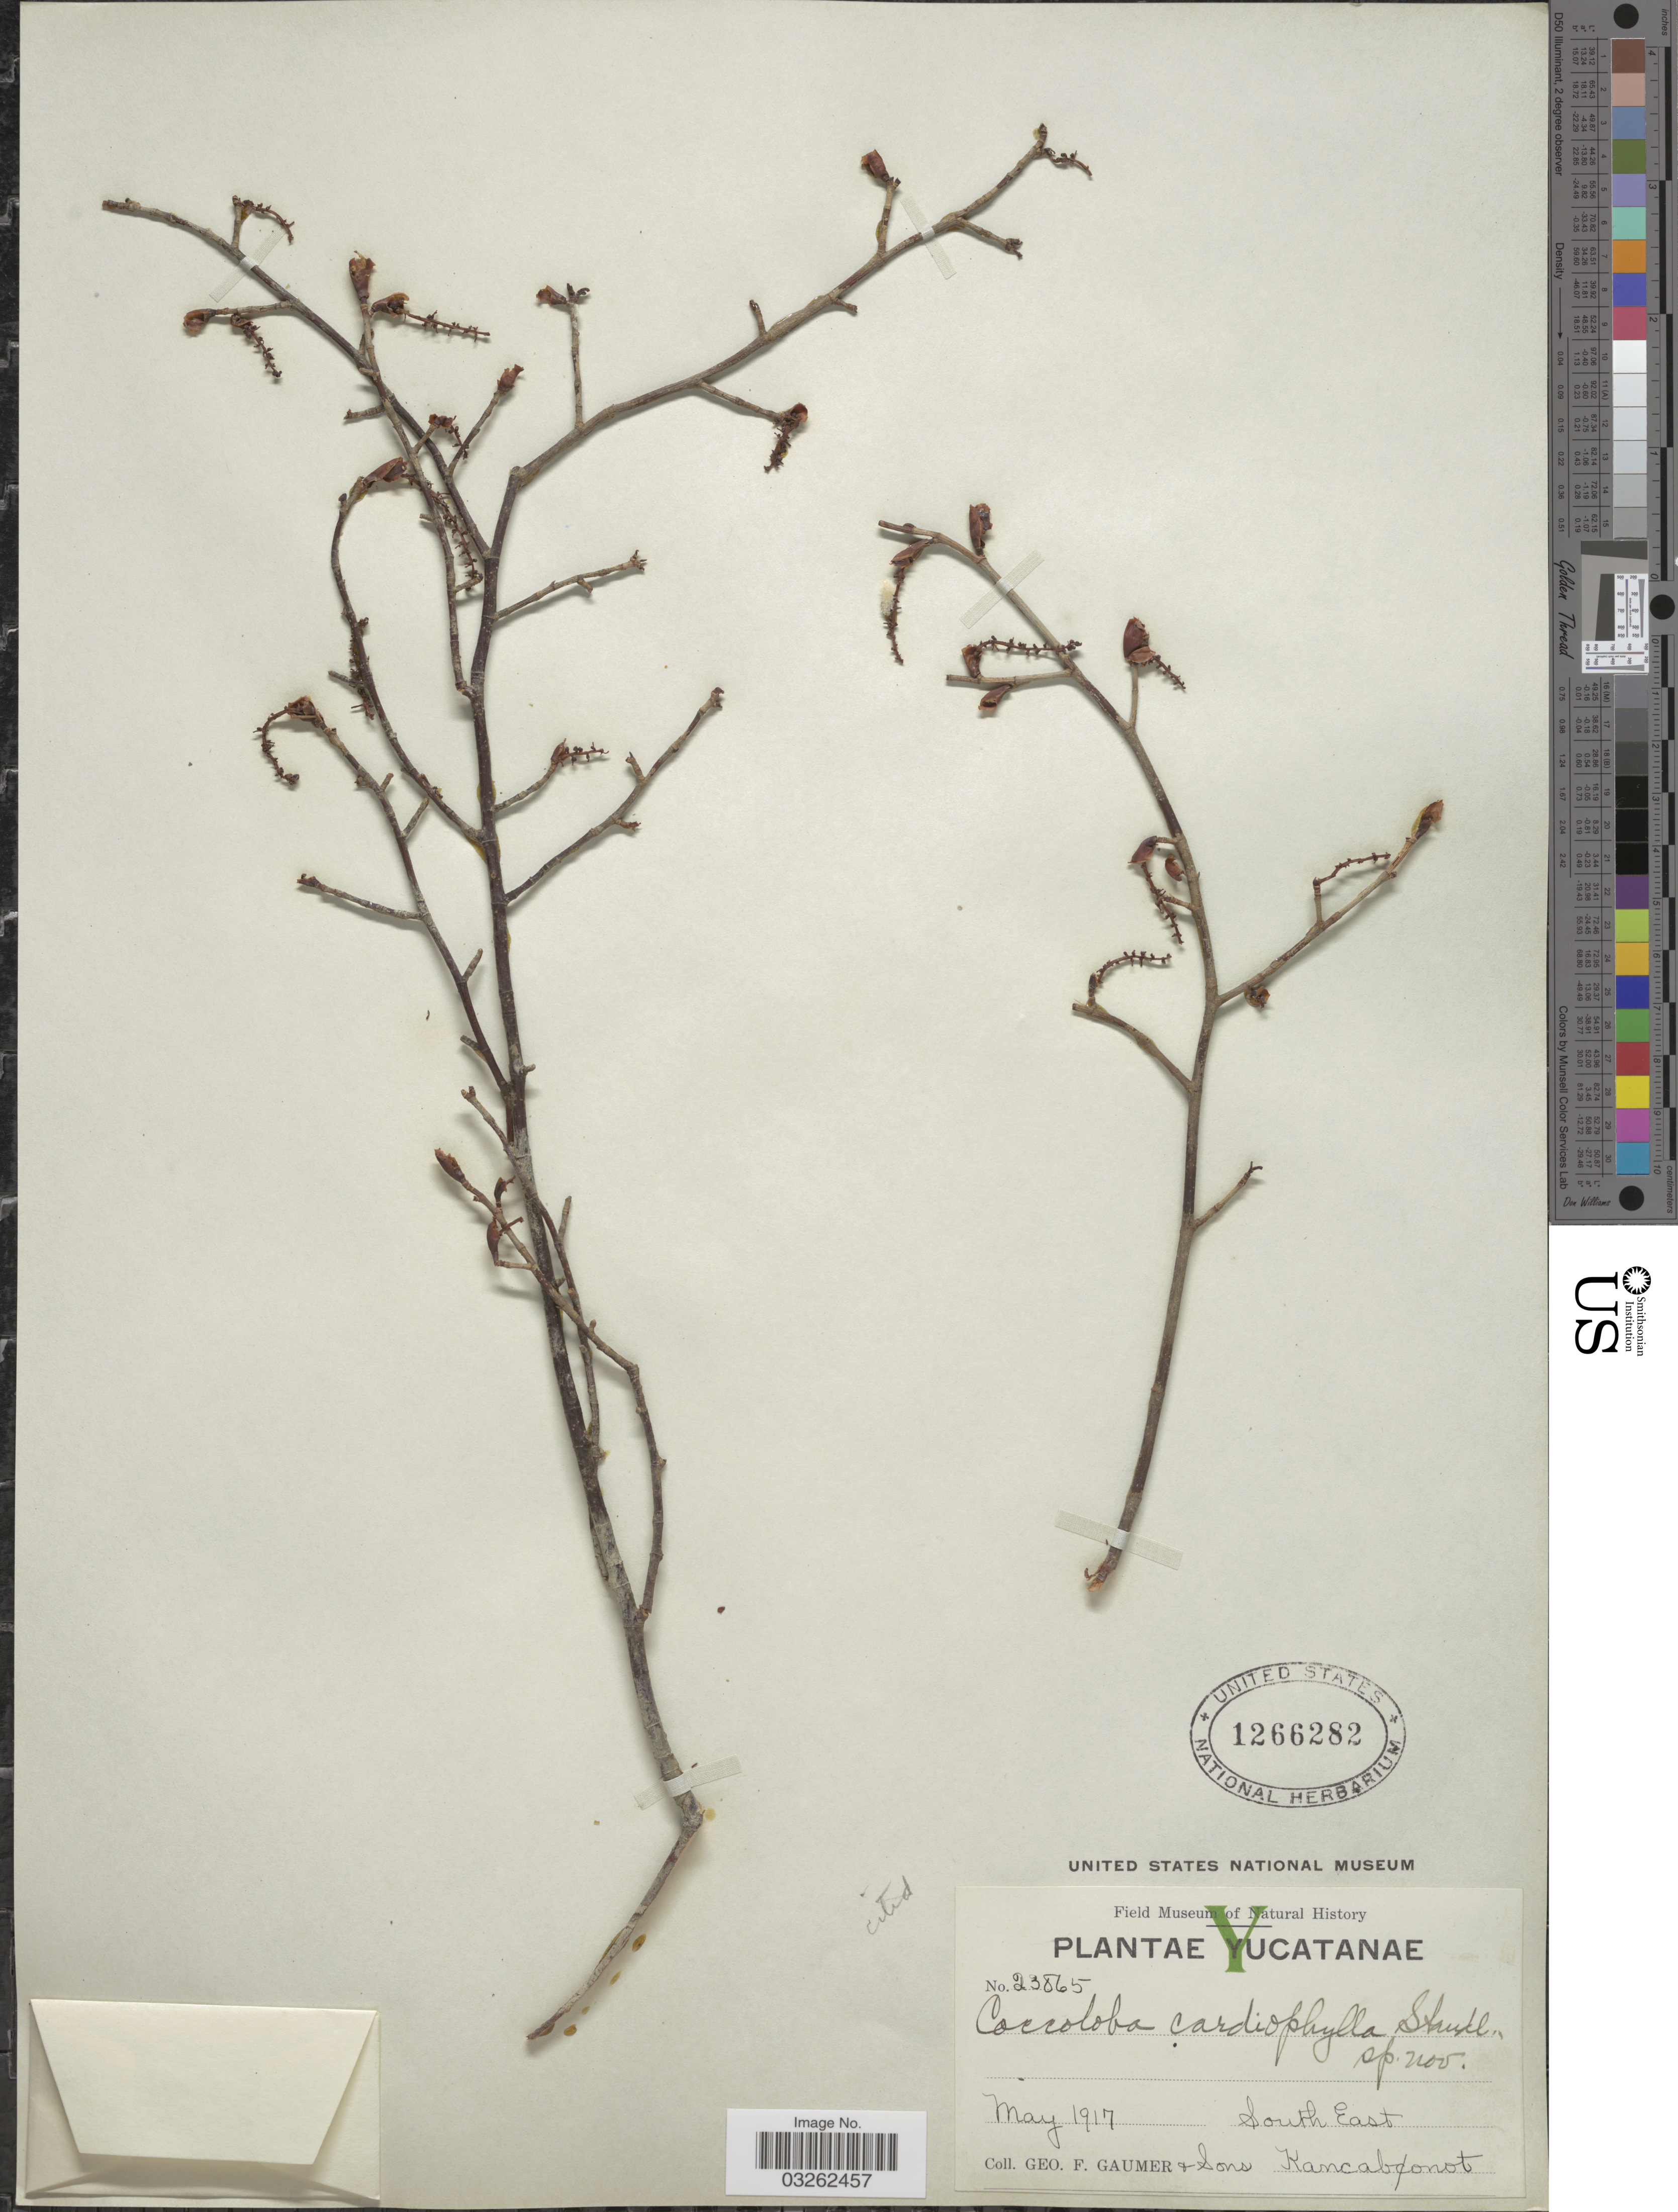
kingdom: Plantae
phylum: Tracheophyta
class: Magnoliopsida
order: Caryophyllales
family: Polygonaceae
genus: Coccoloba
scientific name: Coccoloba acapulcensis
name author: Standl.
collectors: G. F. Gaumer & Sons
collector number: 23865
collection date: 1917-05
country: Mexico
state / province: Yucatán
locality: South East. Kancabonot.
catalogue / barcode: US 1266282